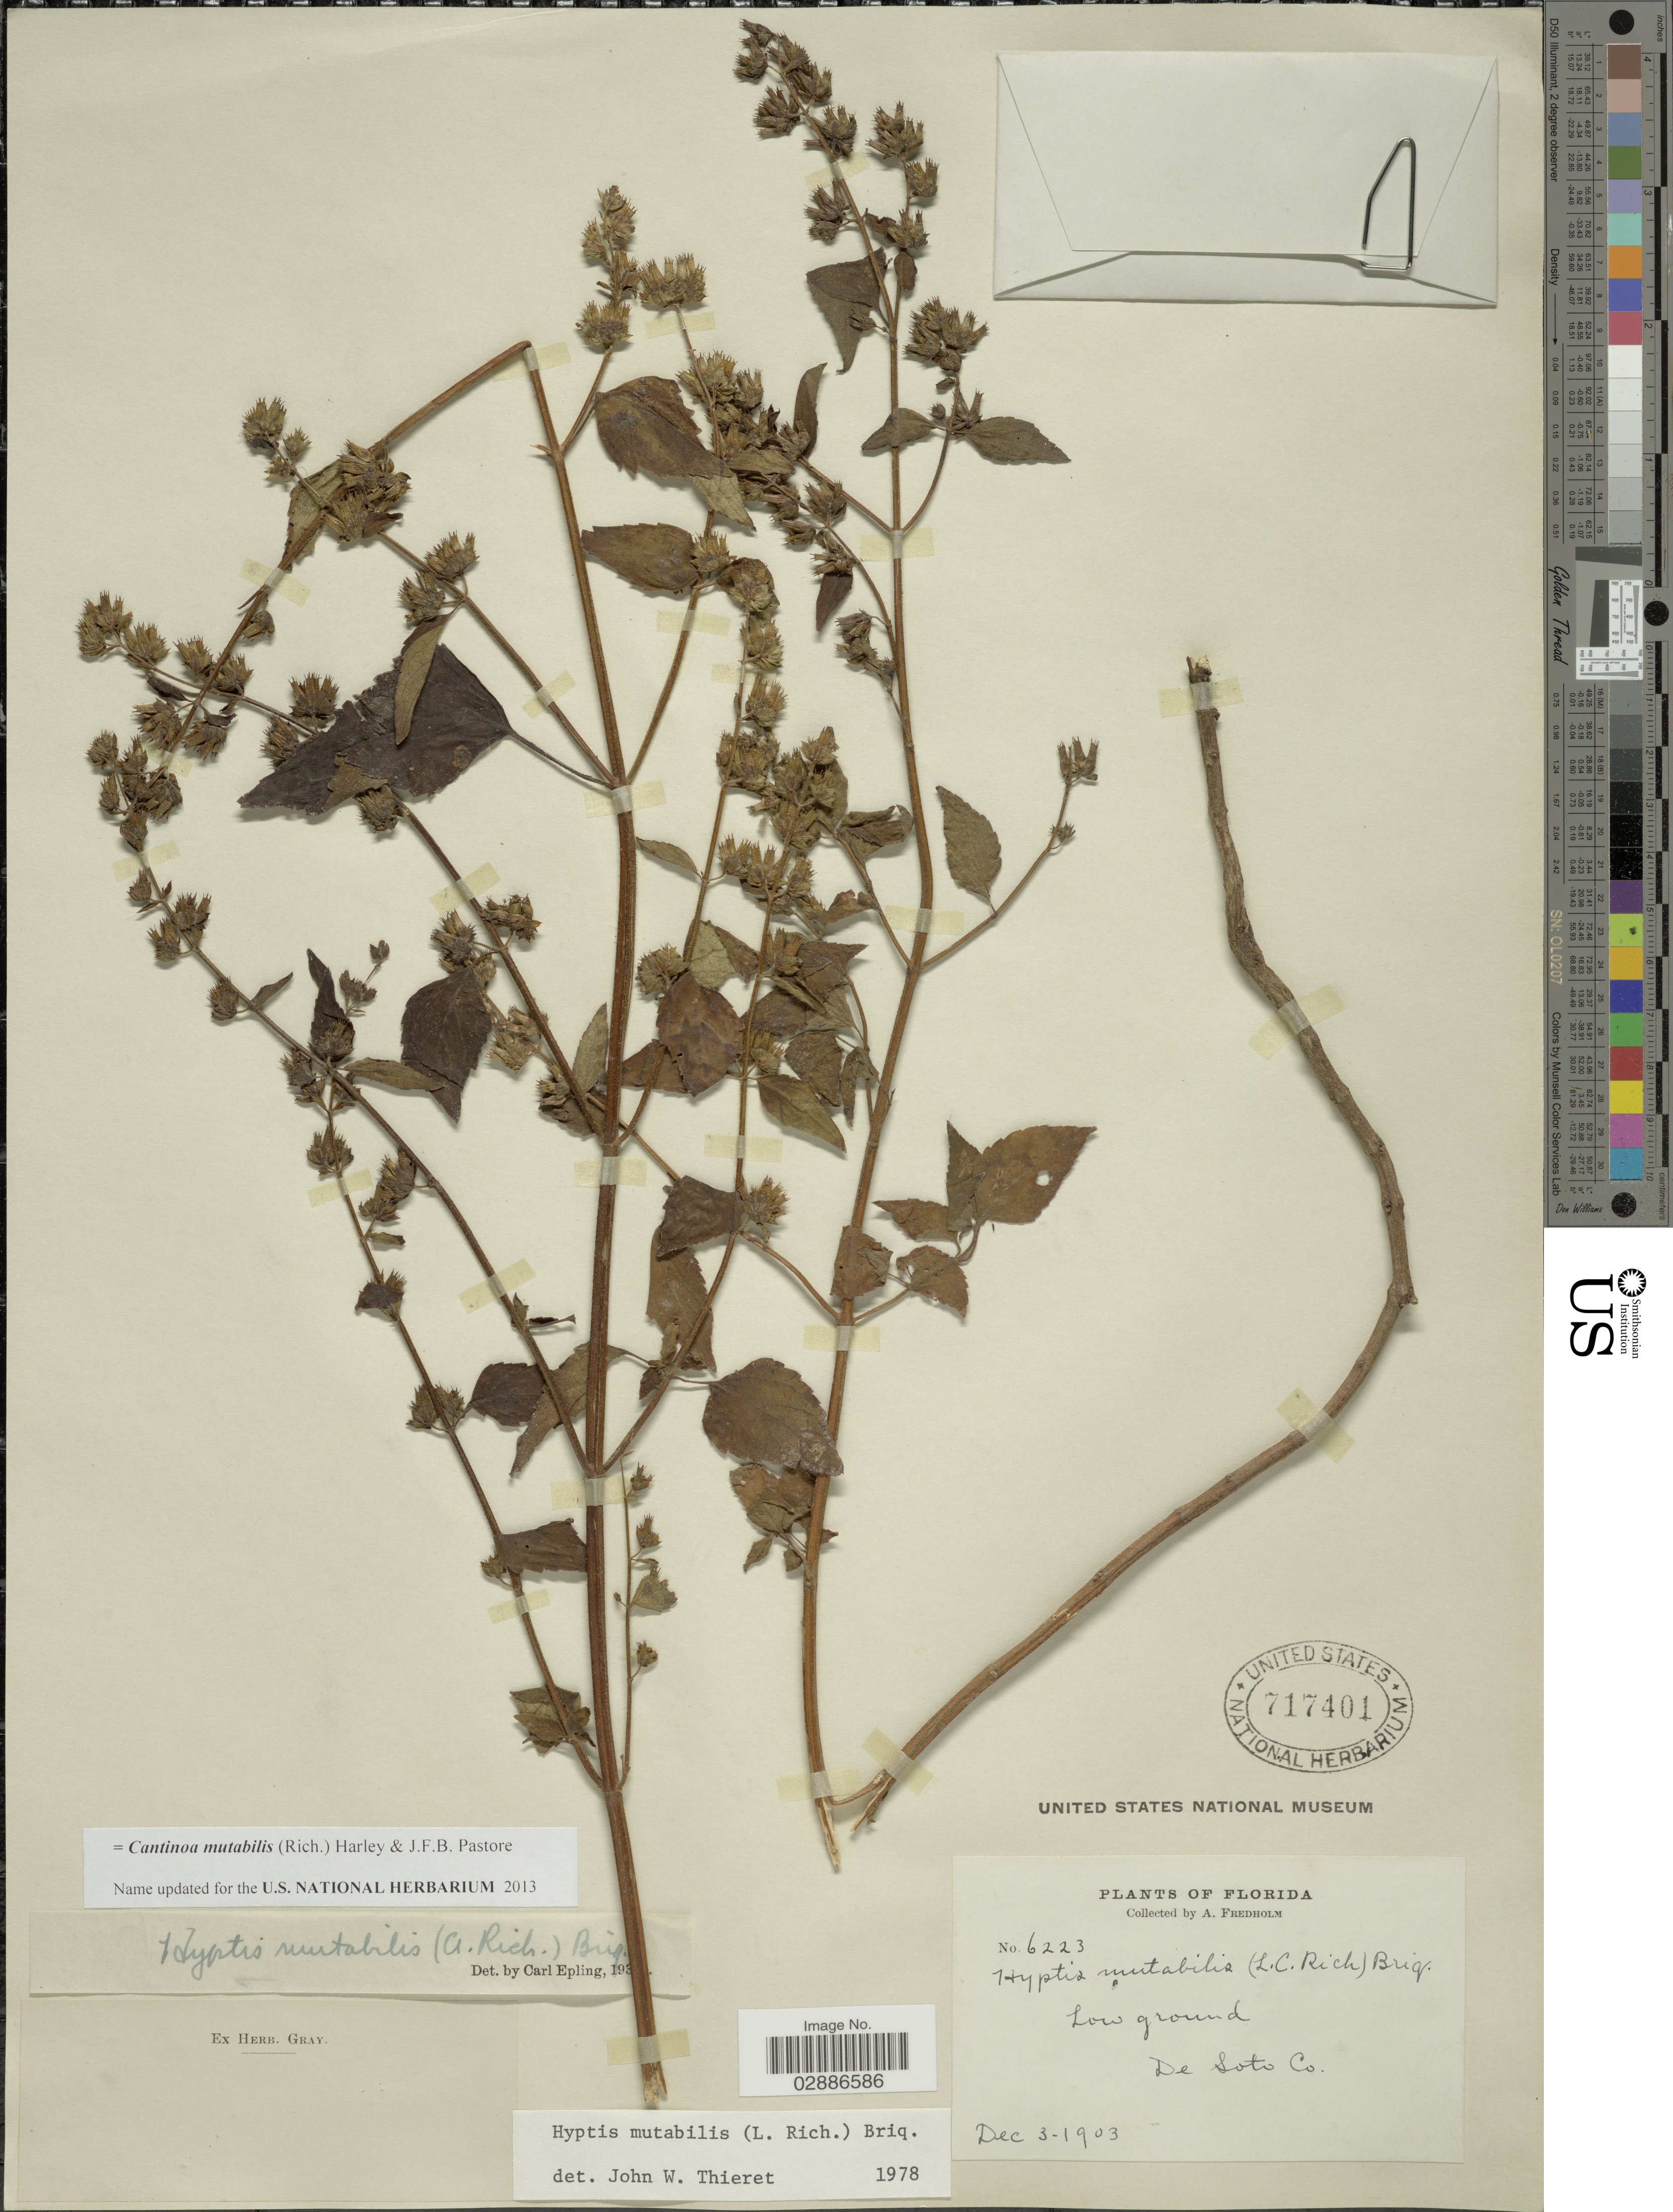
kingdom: Plantae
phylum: Tracheophyta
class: Magnoliopsida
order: Lamiales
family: Lamiaceae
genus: Cantinoa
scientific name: Cantinoa mutabilis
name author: (Epling) Harley & J.F.B. Pastore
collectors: A. Fredholm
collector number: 6223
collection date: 1903-12-03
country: United States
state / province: Florida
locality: Low ground, De Soto Co.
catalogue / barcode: US 717401